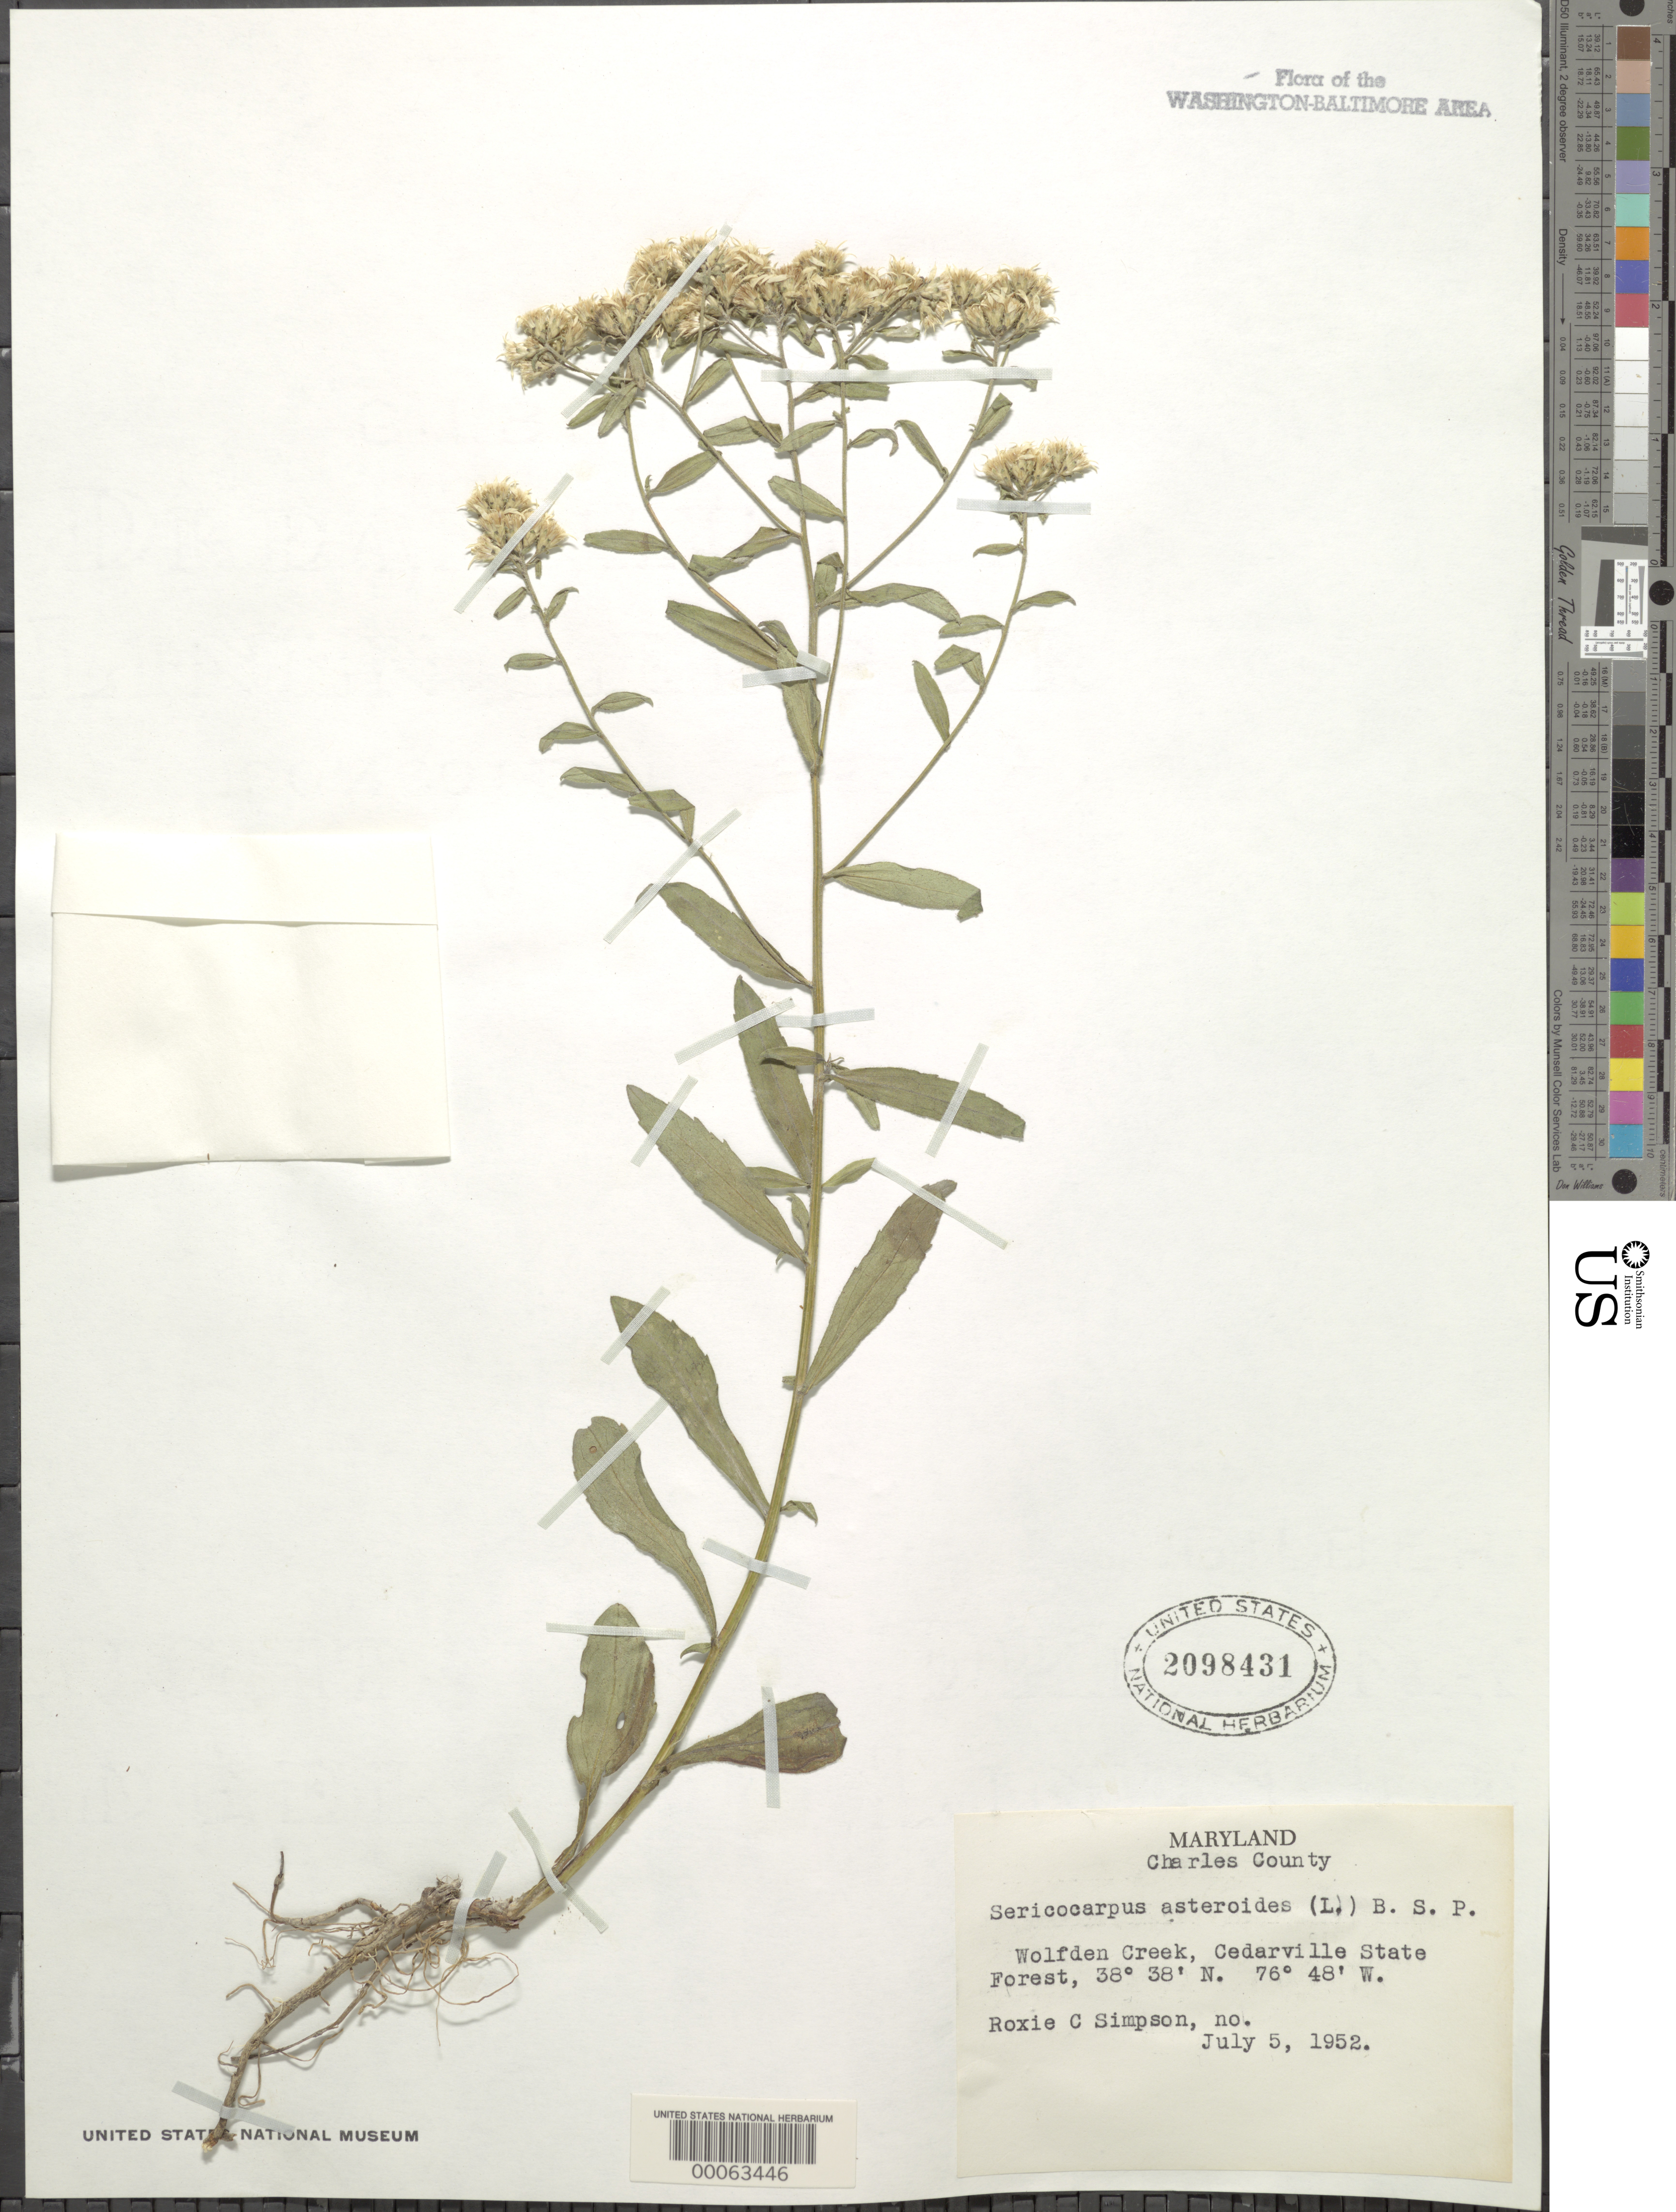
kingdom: Plantae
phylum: Tracheophyta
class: Magnoliopsida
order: Asterales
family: Asteraceae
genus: Sericocarpus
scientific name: Sericocarpus asteroides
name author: (L.) Britton, Stearns & Poggenb.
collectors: R. Simpson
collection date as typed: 05 Jul 1952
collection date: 1952-07-05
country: United States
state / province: Maryland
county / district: Charles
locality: Wolfden Creek Cedarville State Forest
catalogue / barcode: US 2098431